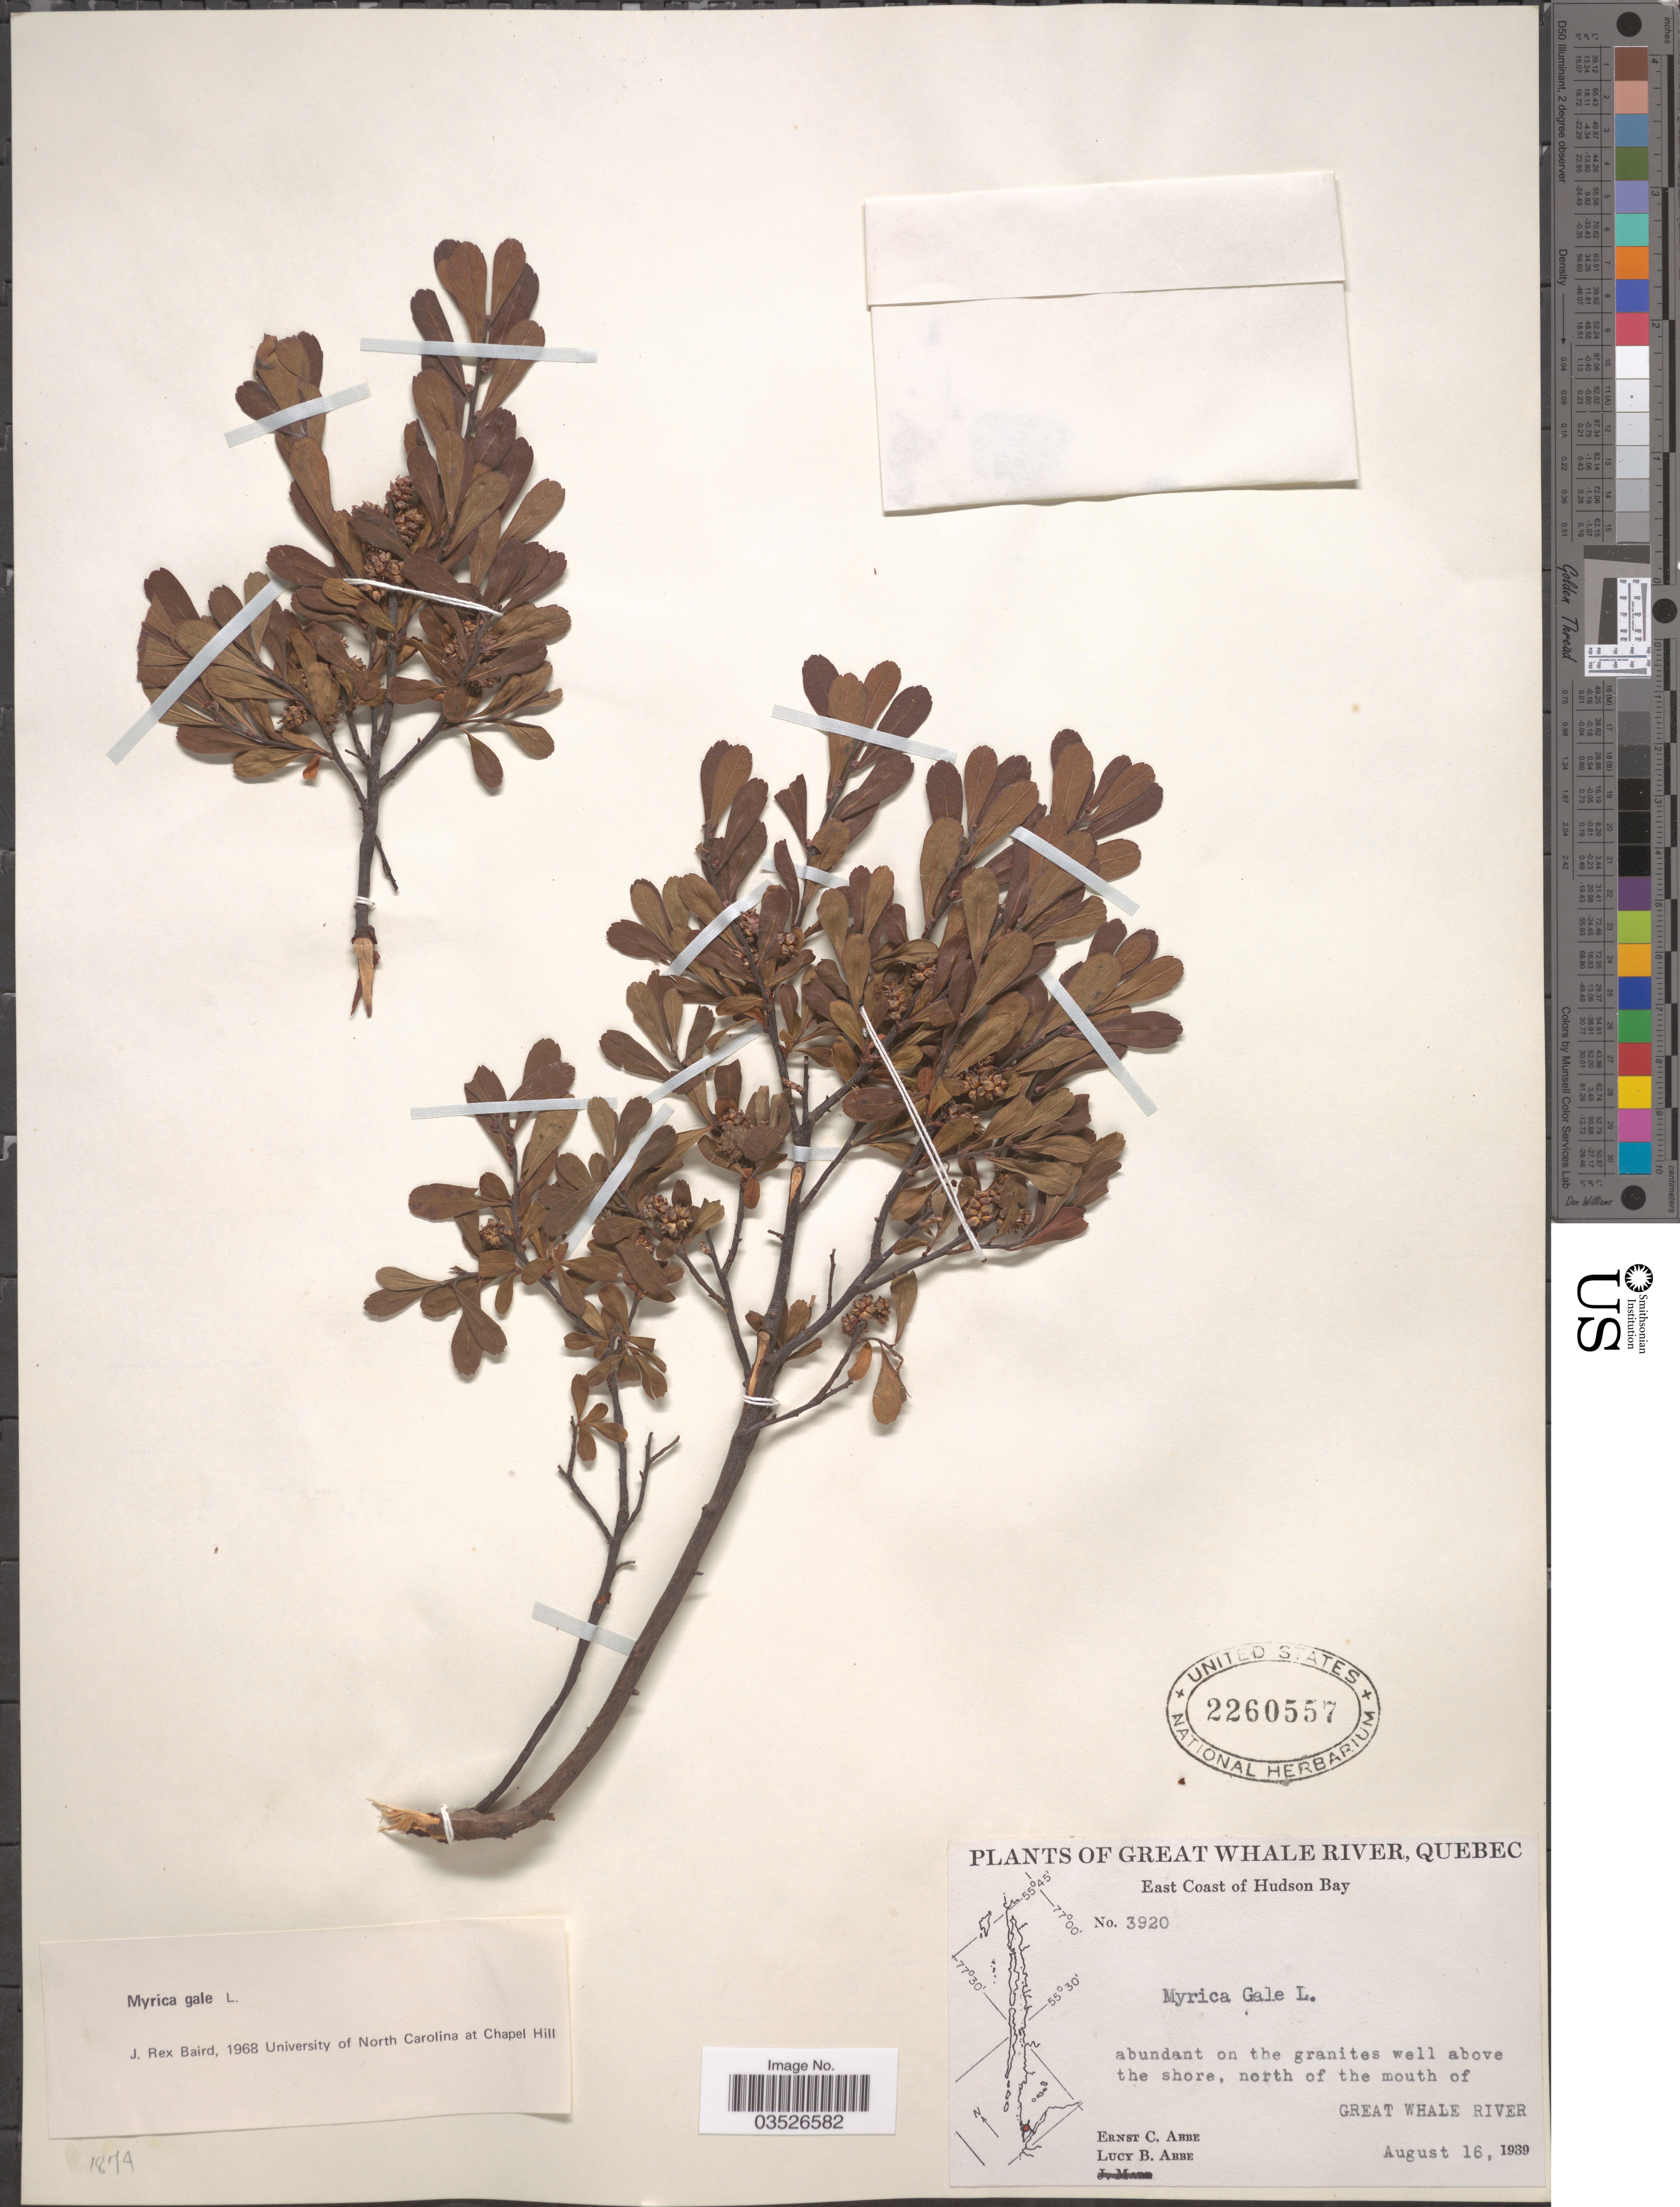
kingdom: Plantae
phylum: Tracheophyta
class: Magnoliopsida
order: Fagales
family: Myricaceae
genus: Myrica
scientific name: Myrica gale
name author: L.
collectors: E. C. Abbe & L. B. Abbe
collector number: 3920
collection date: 1939-08-16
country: Canada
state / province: Quebec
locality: Great Whale River, East Coast of Hudson Bay. North of the mouth of Great Whale River.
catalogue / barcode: US 2260557